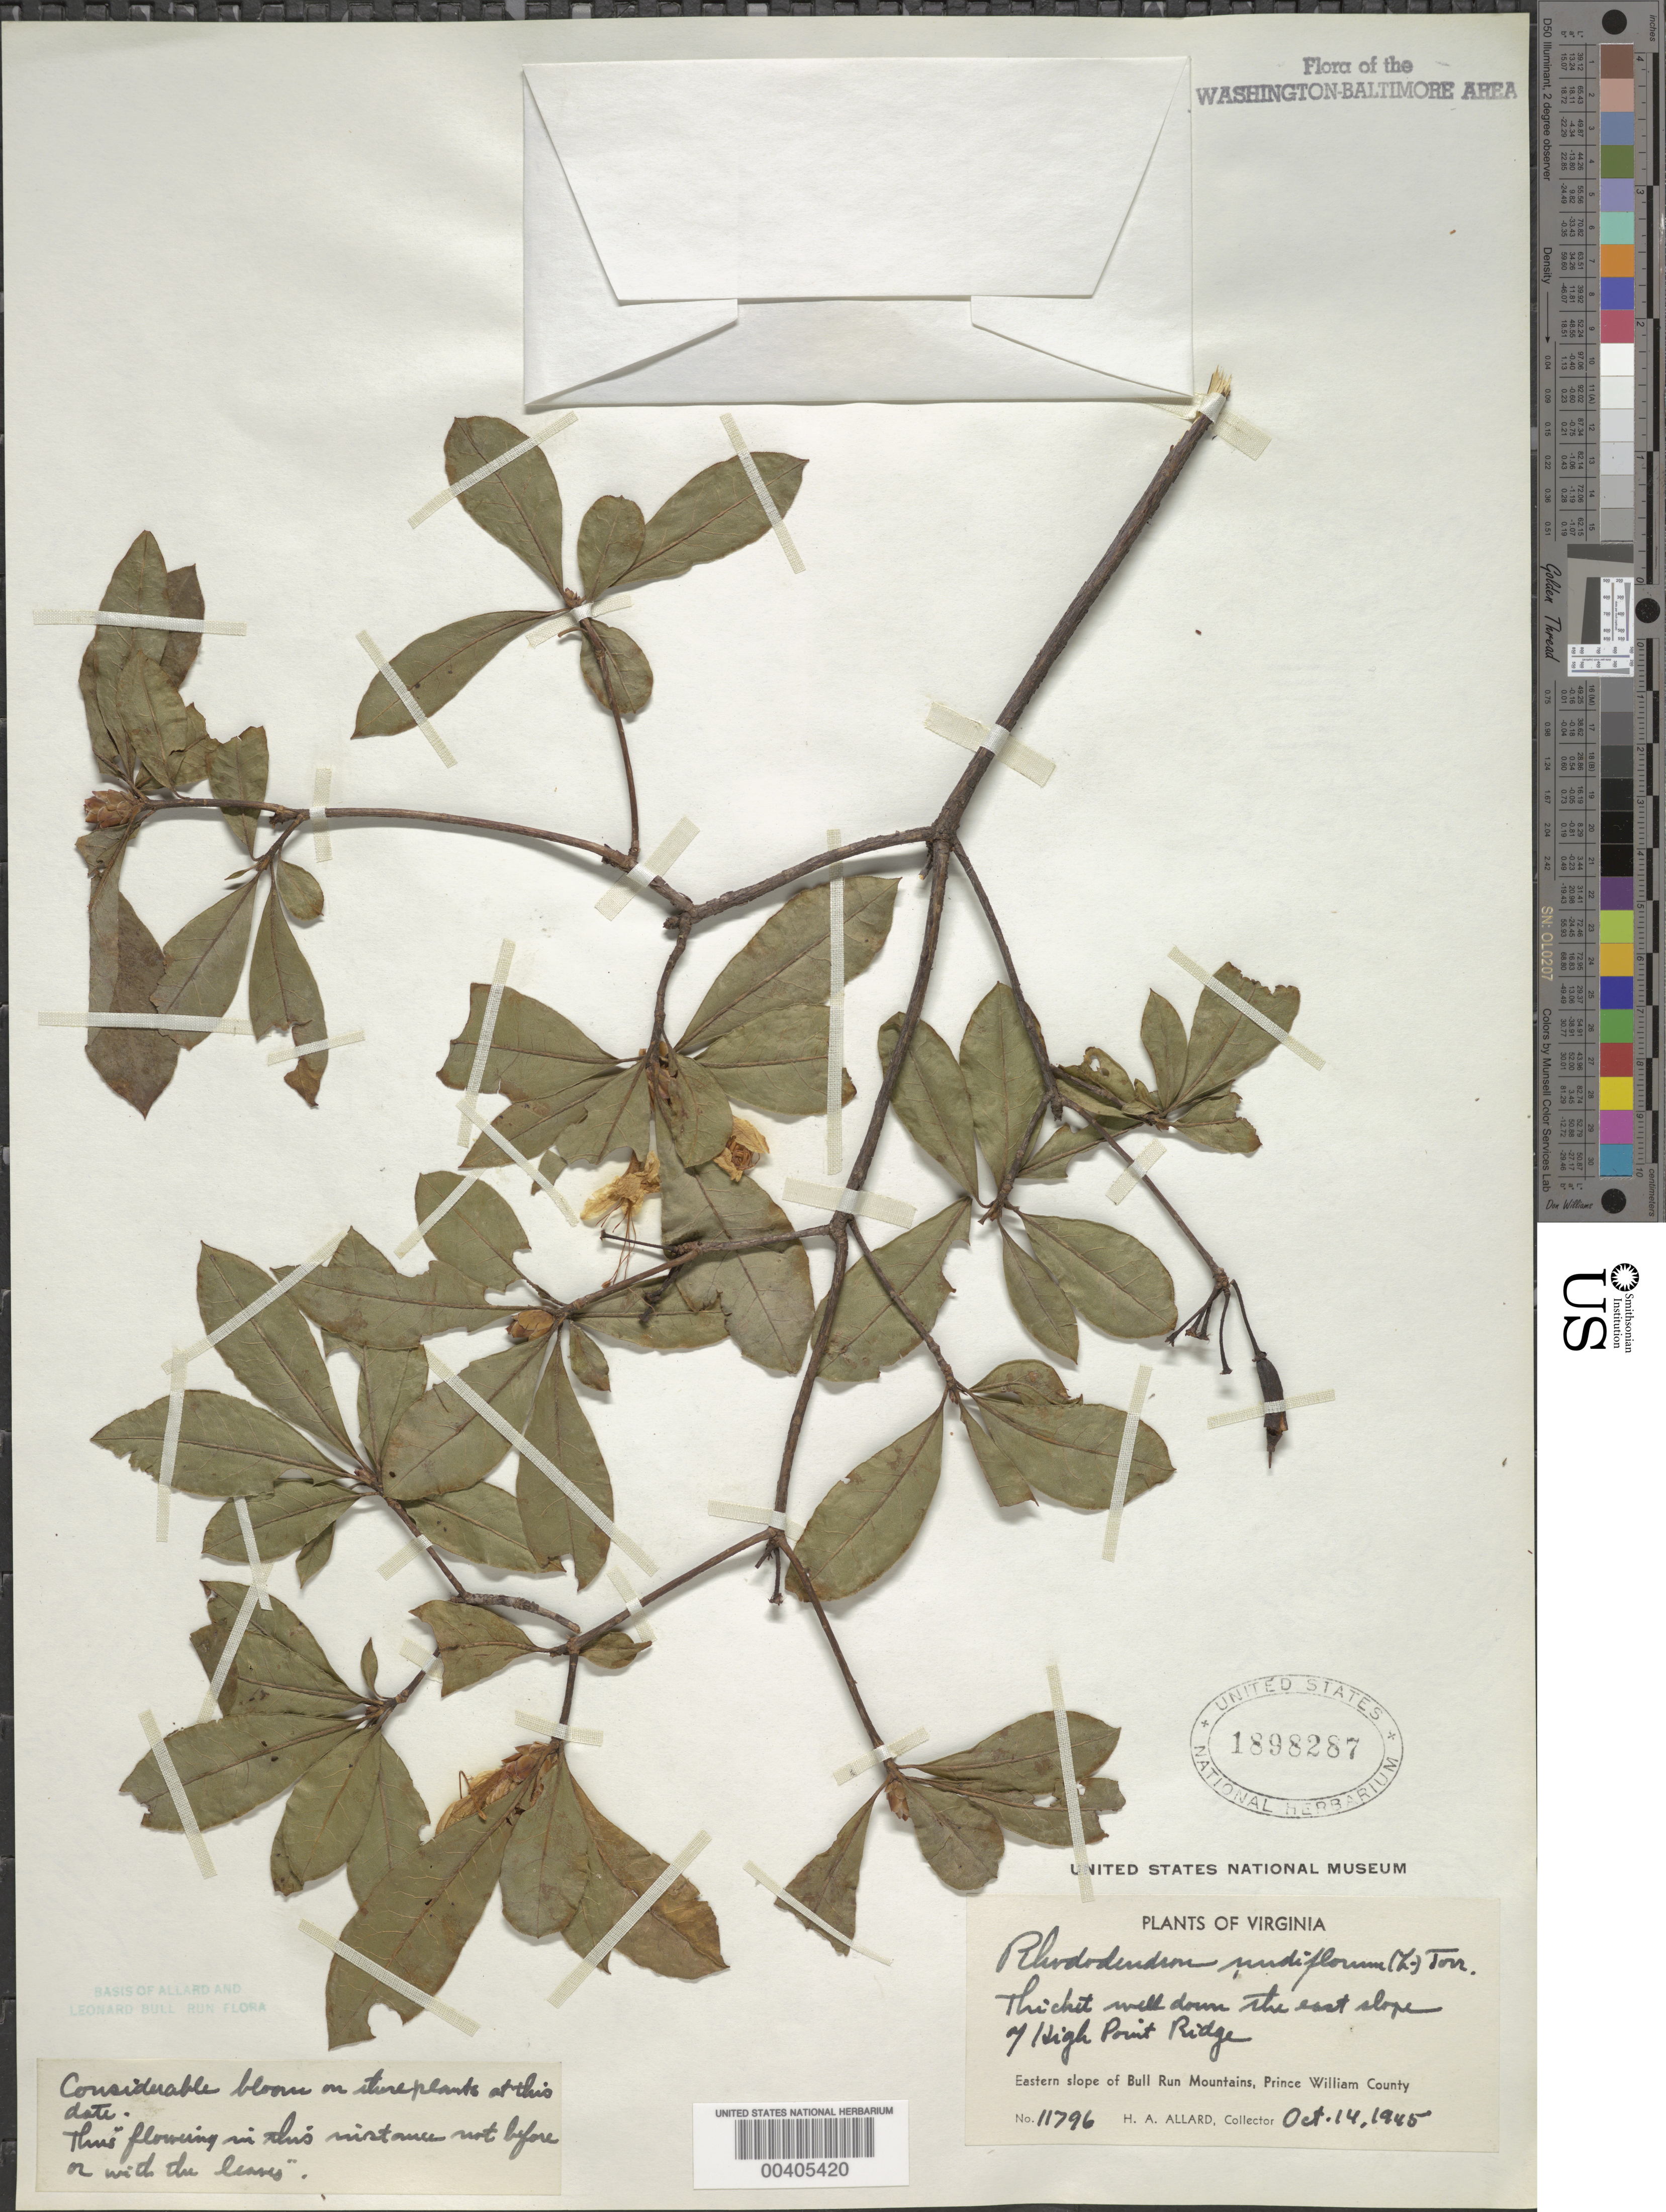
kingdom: Plantae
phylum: Tracheophyta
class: Magnoliopsida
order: Ericales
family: Ericaceae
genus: Rhododendron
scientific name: Rhododendron periclymenoides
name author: (Michx.) Shinners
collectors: H. A. Allard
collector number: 11796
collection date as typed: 14 Oct 1945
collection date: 1945-10-14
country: United States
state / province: Virginia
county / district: Prince William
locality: High Point Ridge, east slope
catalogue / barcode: US 1898287